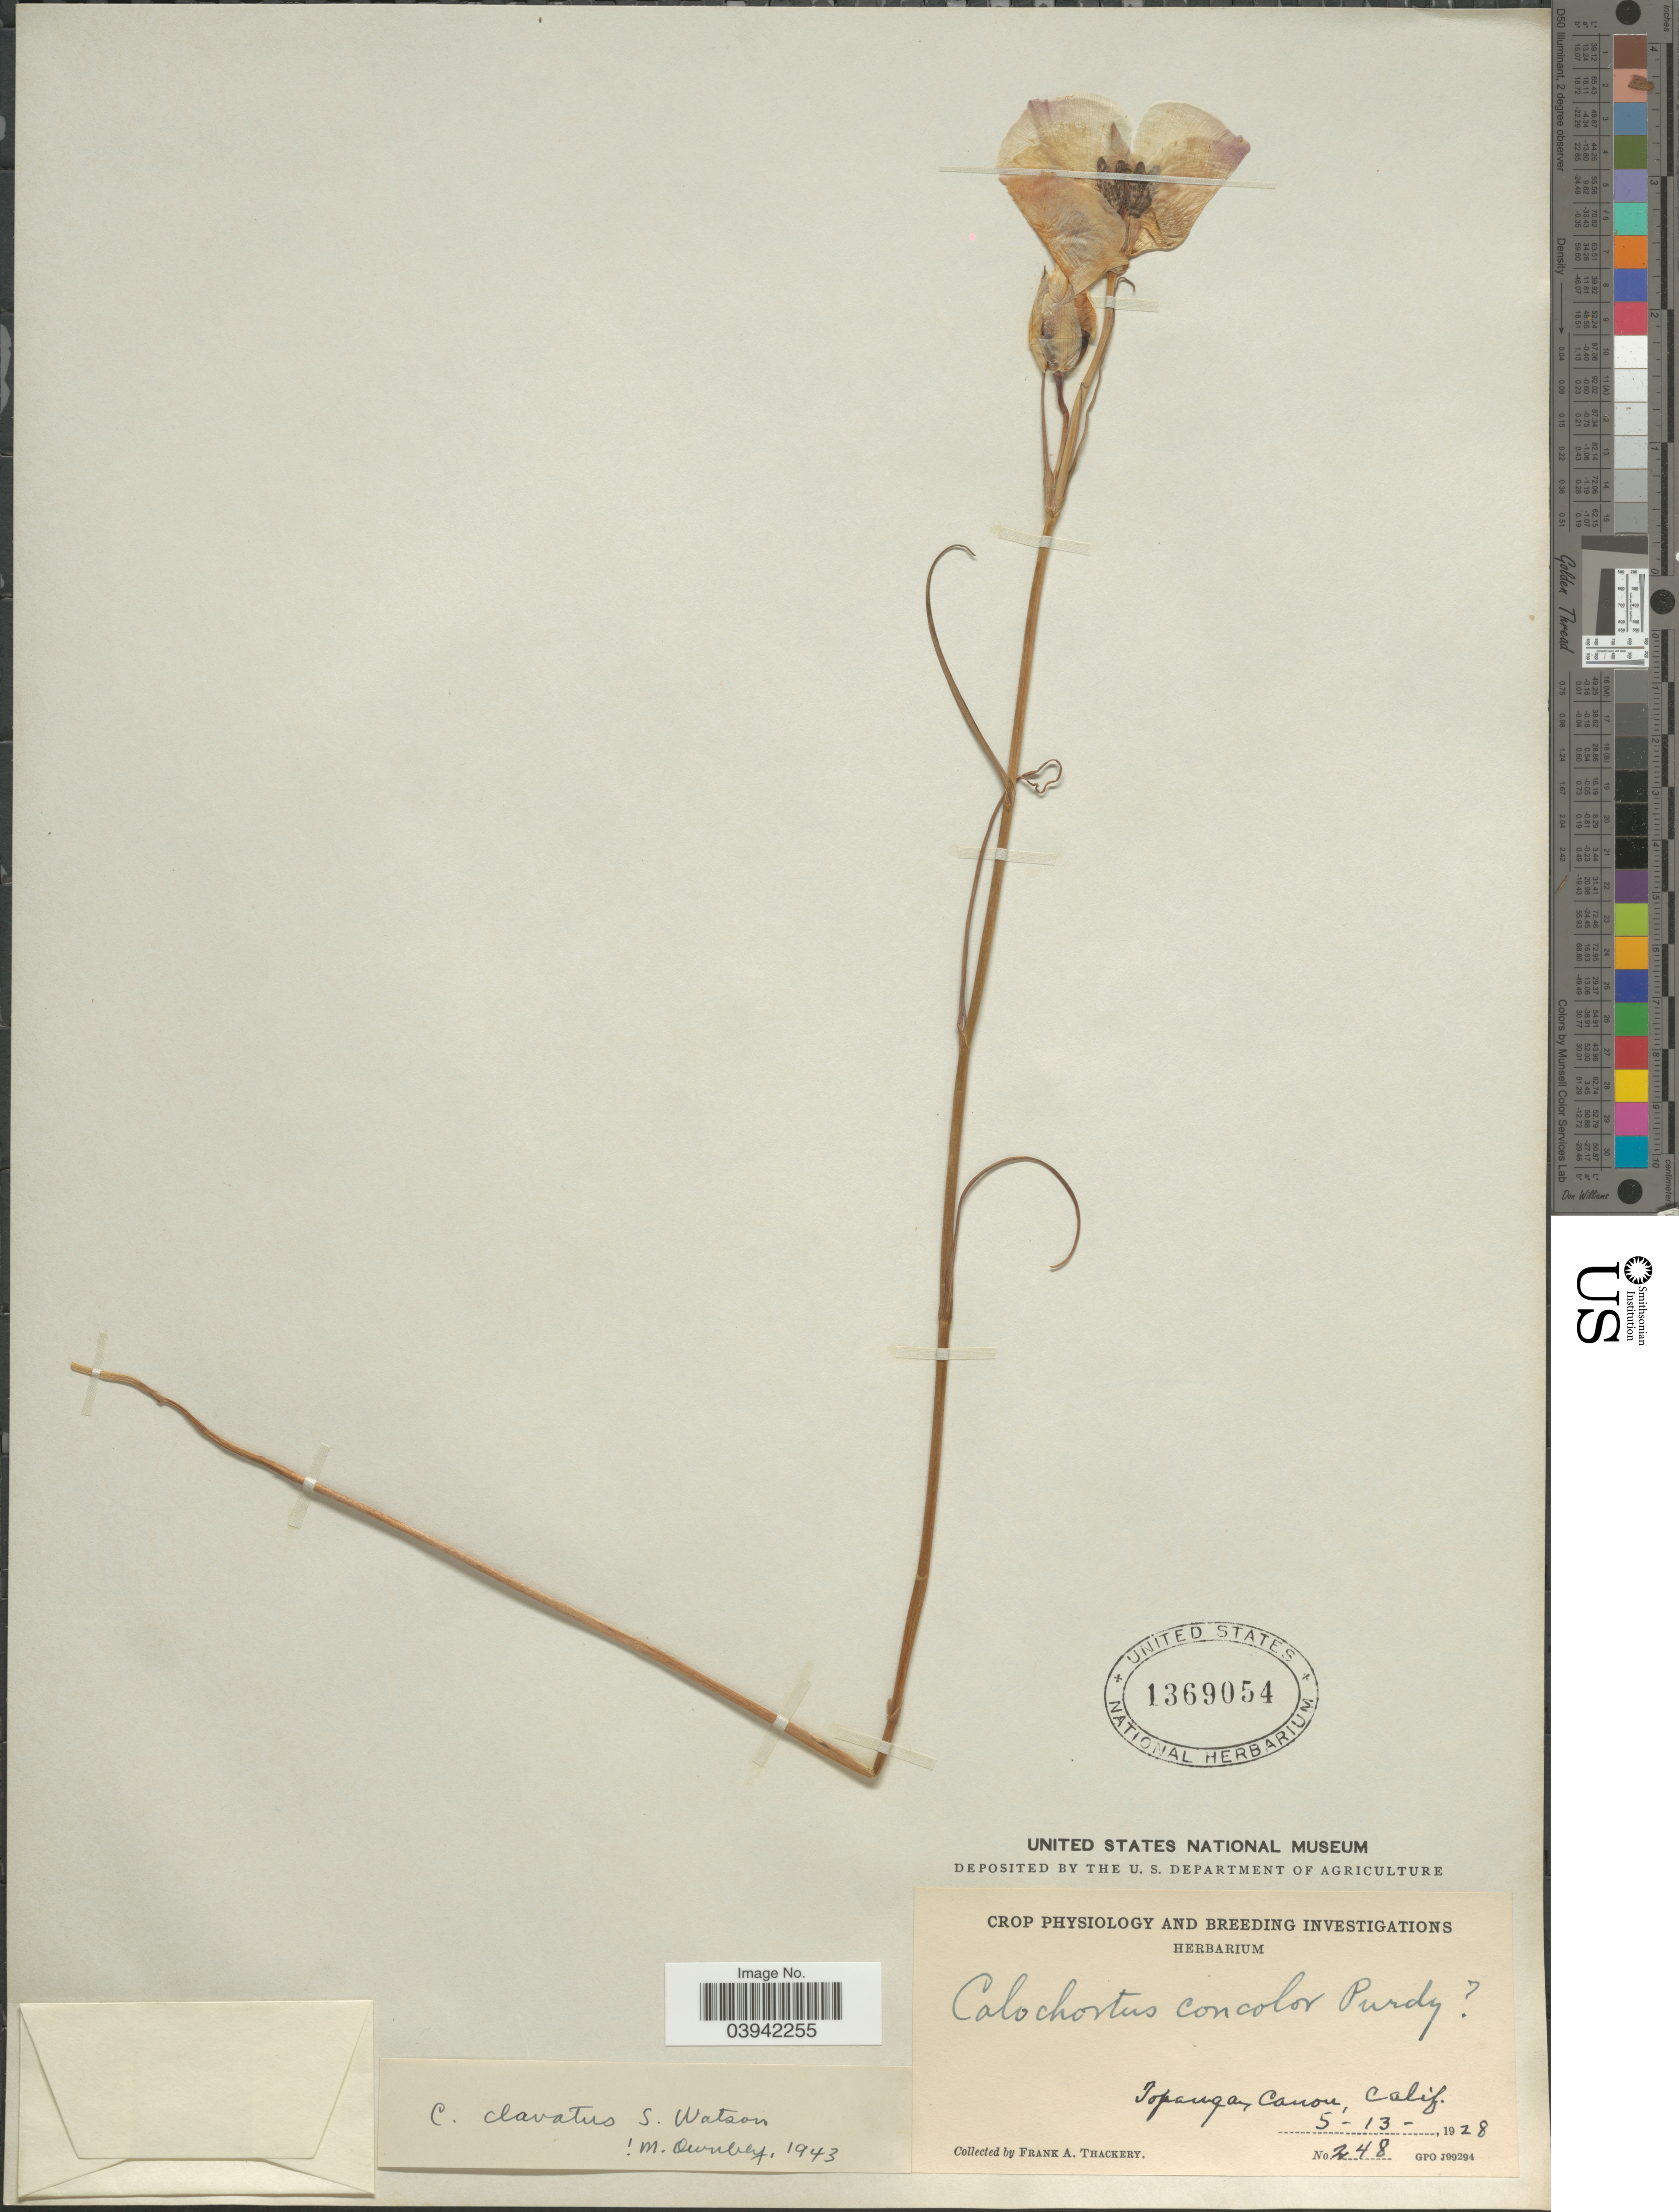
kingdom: Plantae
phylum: Tracheophyta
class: Liliopsida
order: Liliales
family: Liliaceae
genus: Calochortus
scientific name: Calochortus clavatus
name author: S. Watson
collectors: F. Thackery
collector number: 248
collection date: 1928-05-13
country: United States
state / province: California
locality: Topanga Canon.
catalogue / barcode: US 1369054